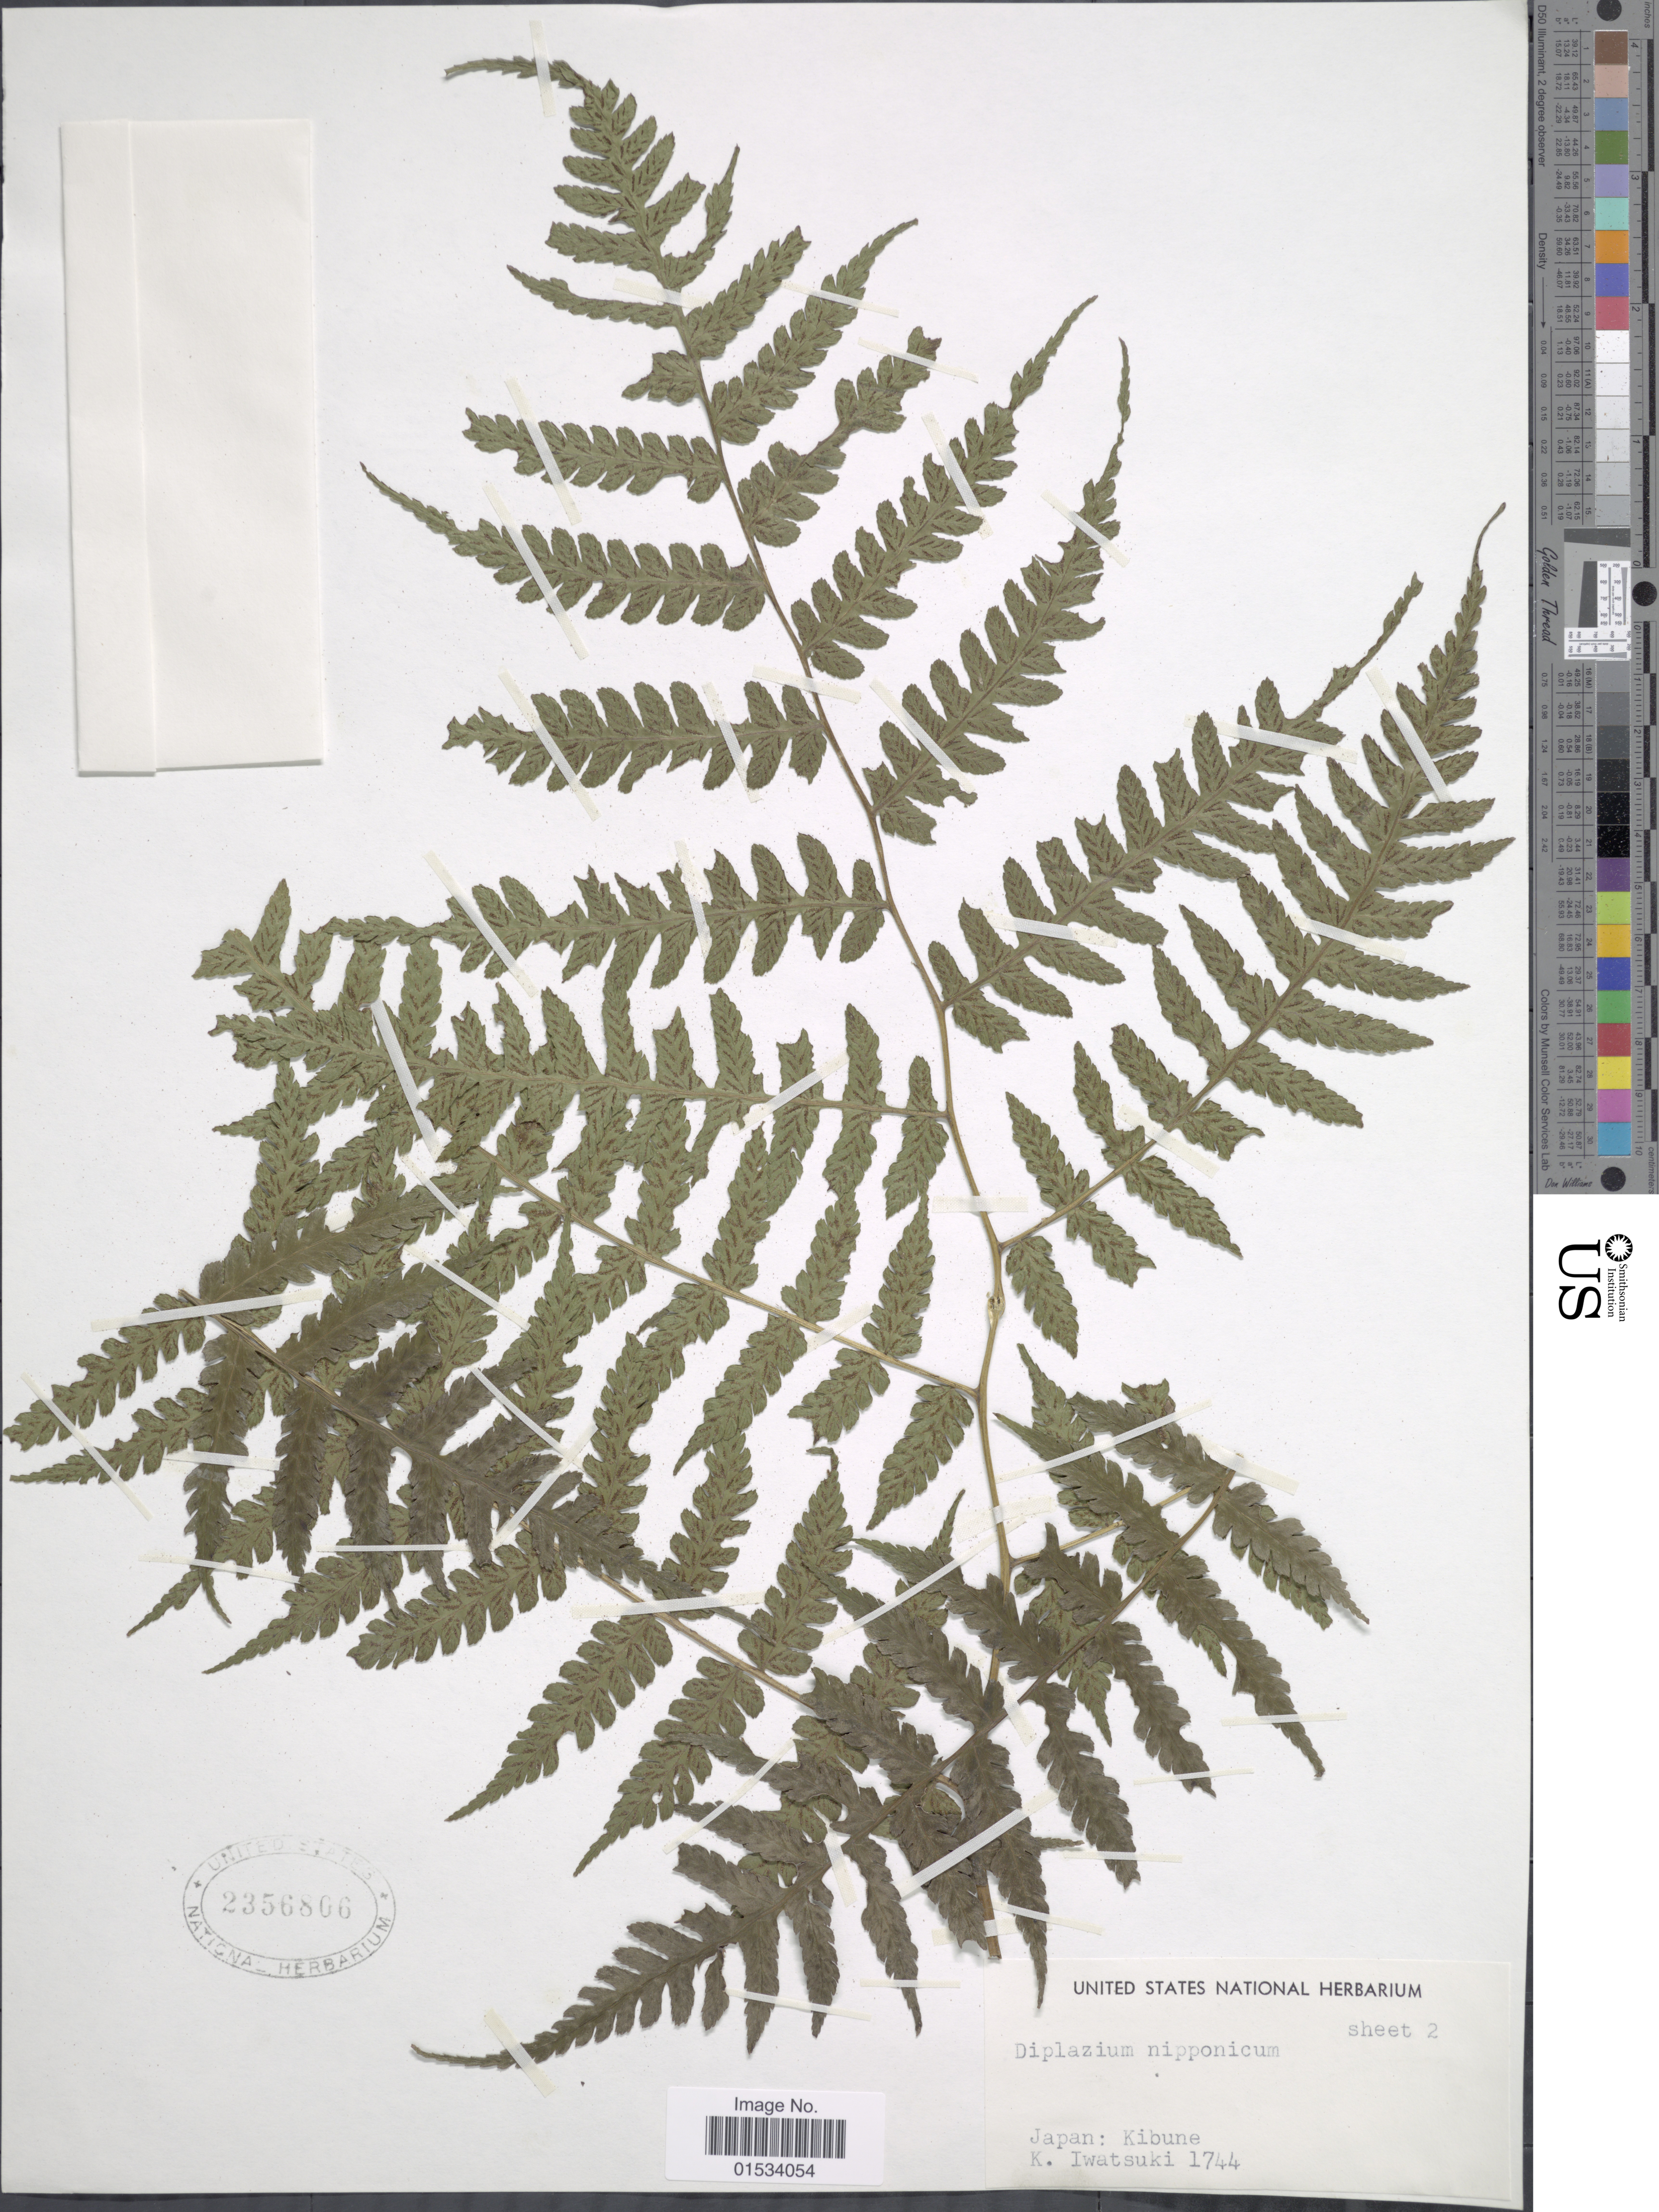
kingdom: Plantae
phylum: Tracheophyta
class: Polypodiopsida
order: Polypodiales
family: Athyriaceae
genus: Diplazium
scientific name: Diplazium nipponicolum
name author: (Ohwi)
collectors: K. Iwatsuki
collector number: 1744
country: Japan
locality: Kibune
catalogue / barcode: US 2356806